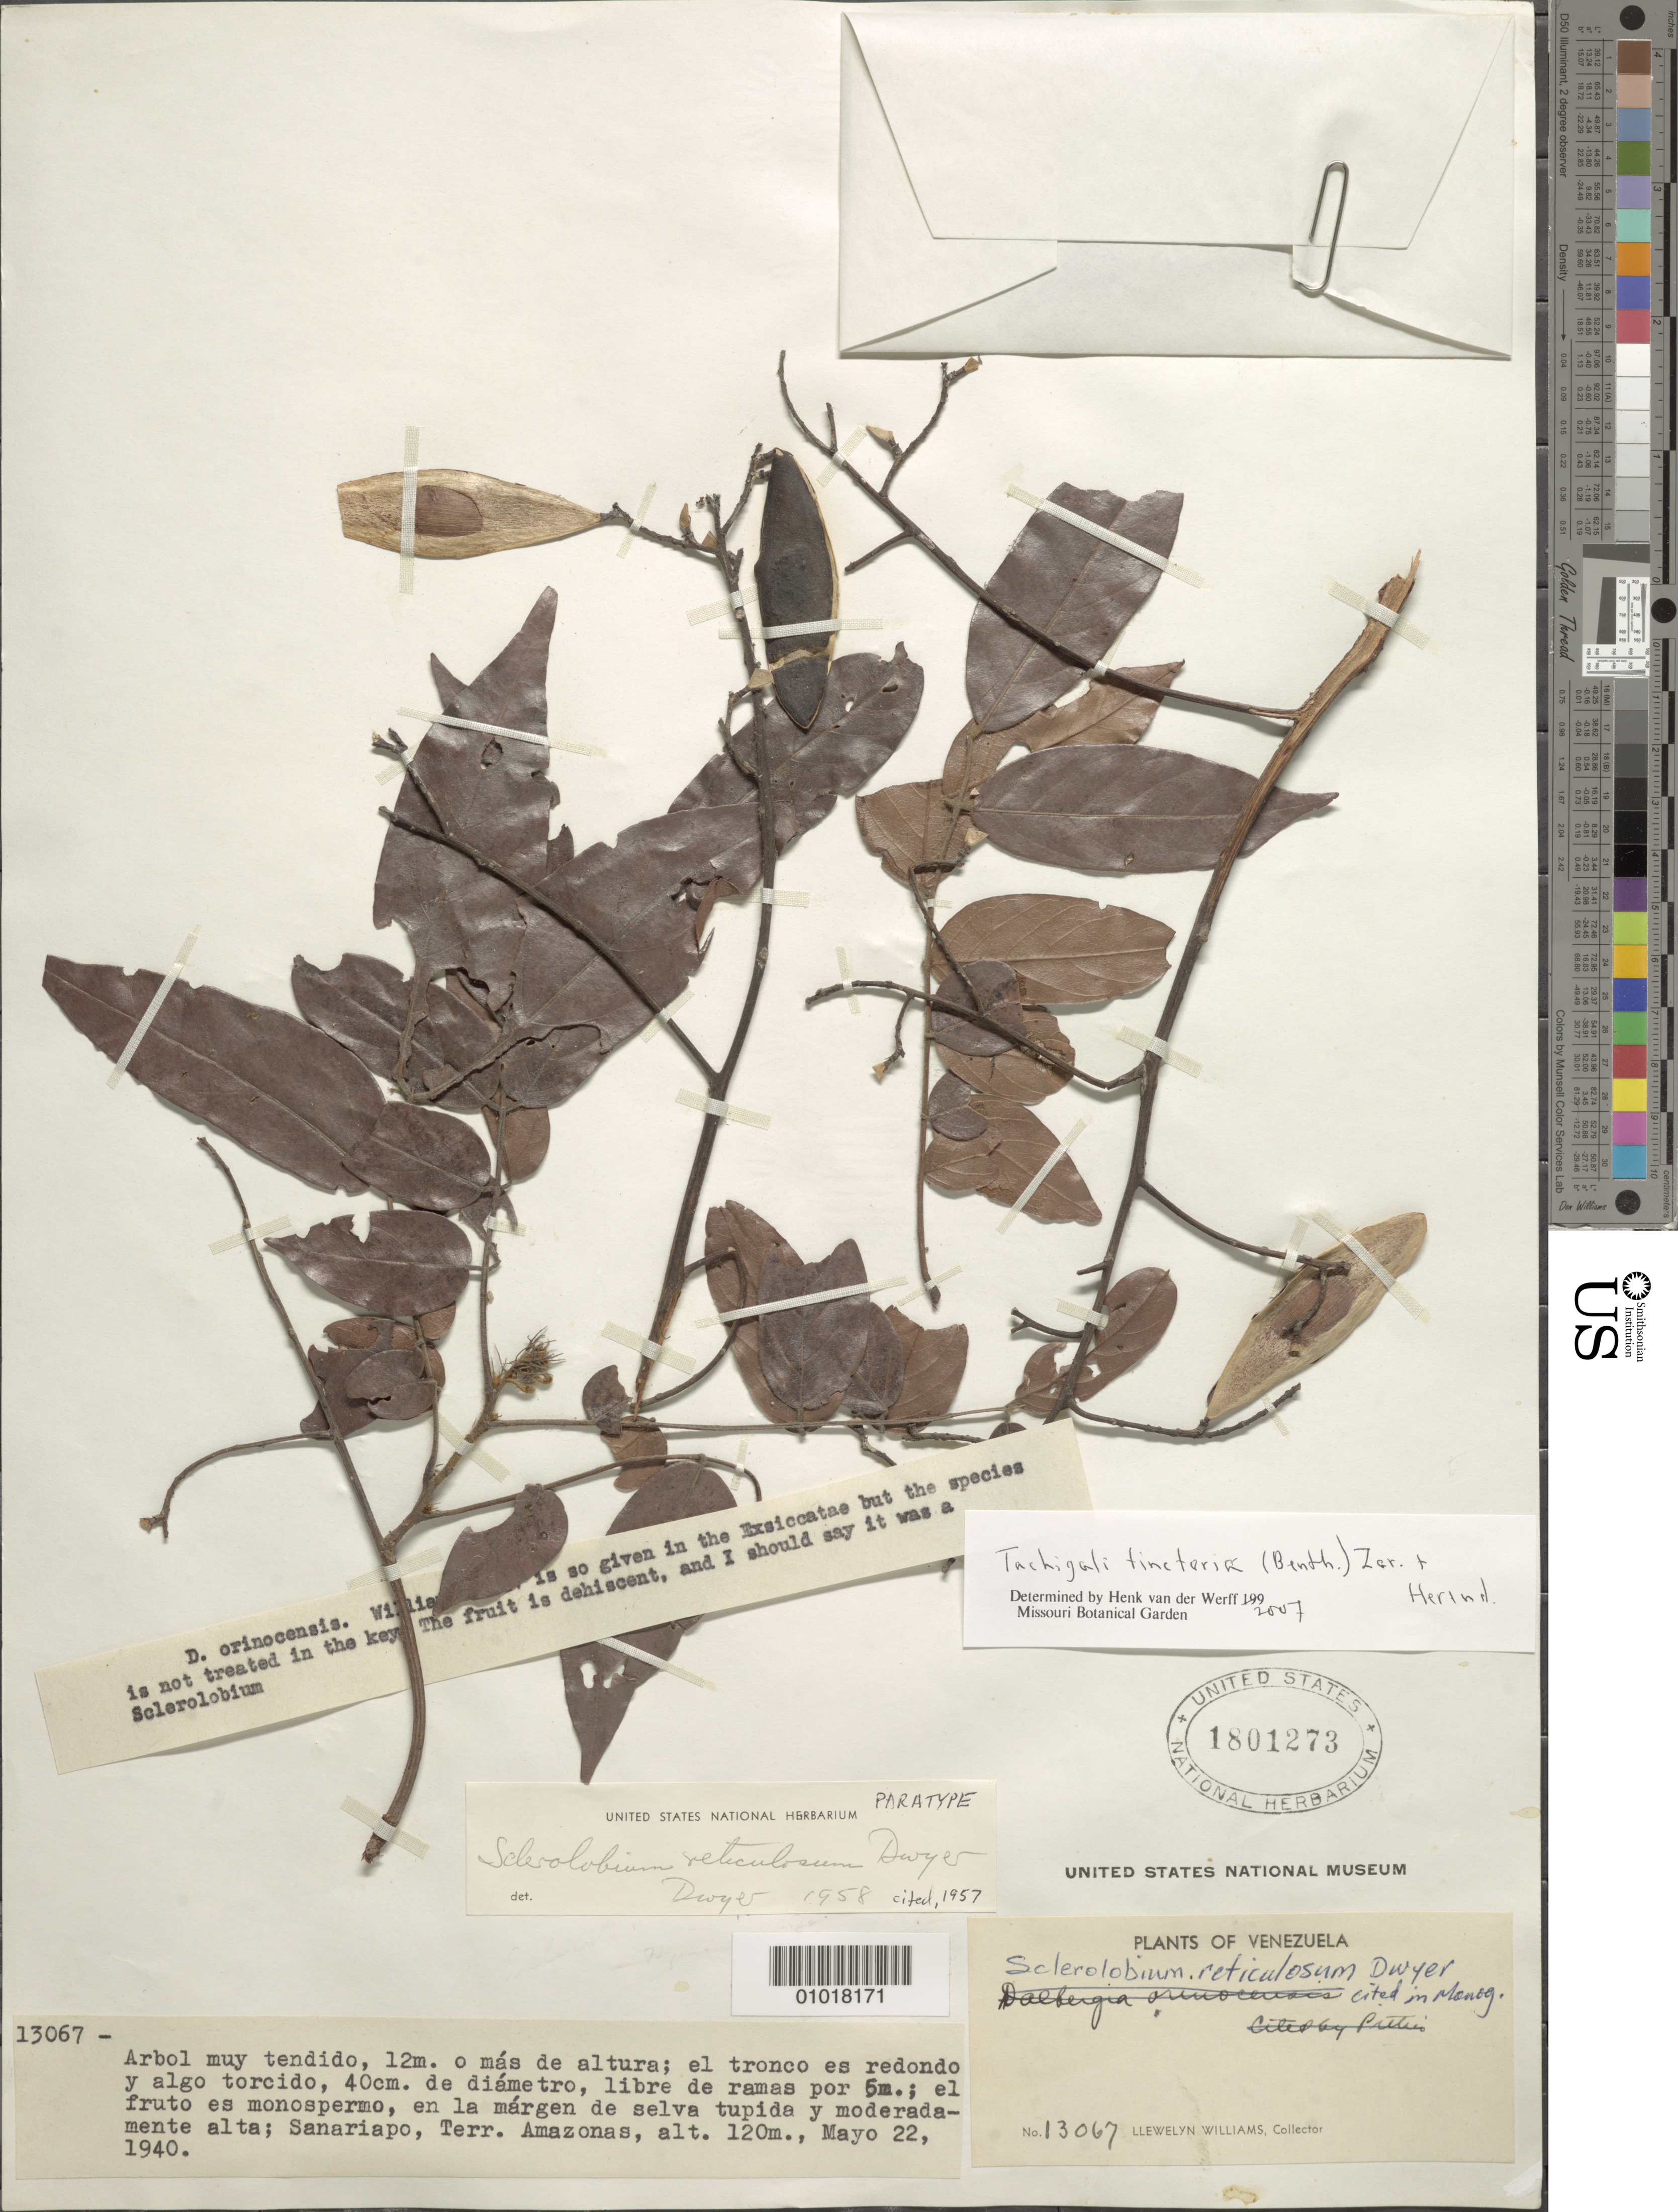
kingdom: Plantae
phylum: Tracheophyta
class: Magnoliopsida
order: Fabales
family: Fabaceae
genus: Tachigali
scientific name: Tachigali tinctoria var. tinctoria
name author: (Benth.) Zarucchi & Herend.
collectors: Ll. Williams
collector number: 13067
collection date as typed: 22-May-40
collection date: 1940-05-22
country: Venezuela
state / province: Amazonas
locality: Río Sanariapo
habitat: Margen de selva tupida y moderamente alta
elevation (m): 120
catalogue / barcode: US 1801273